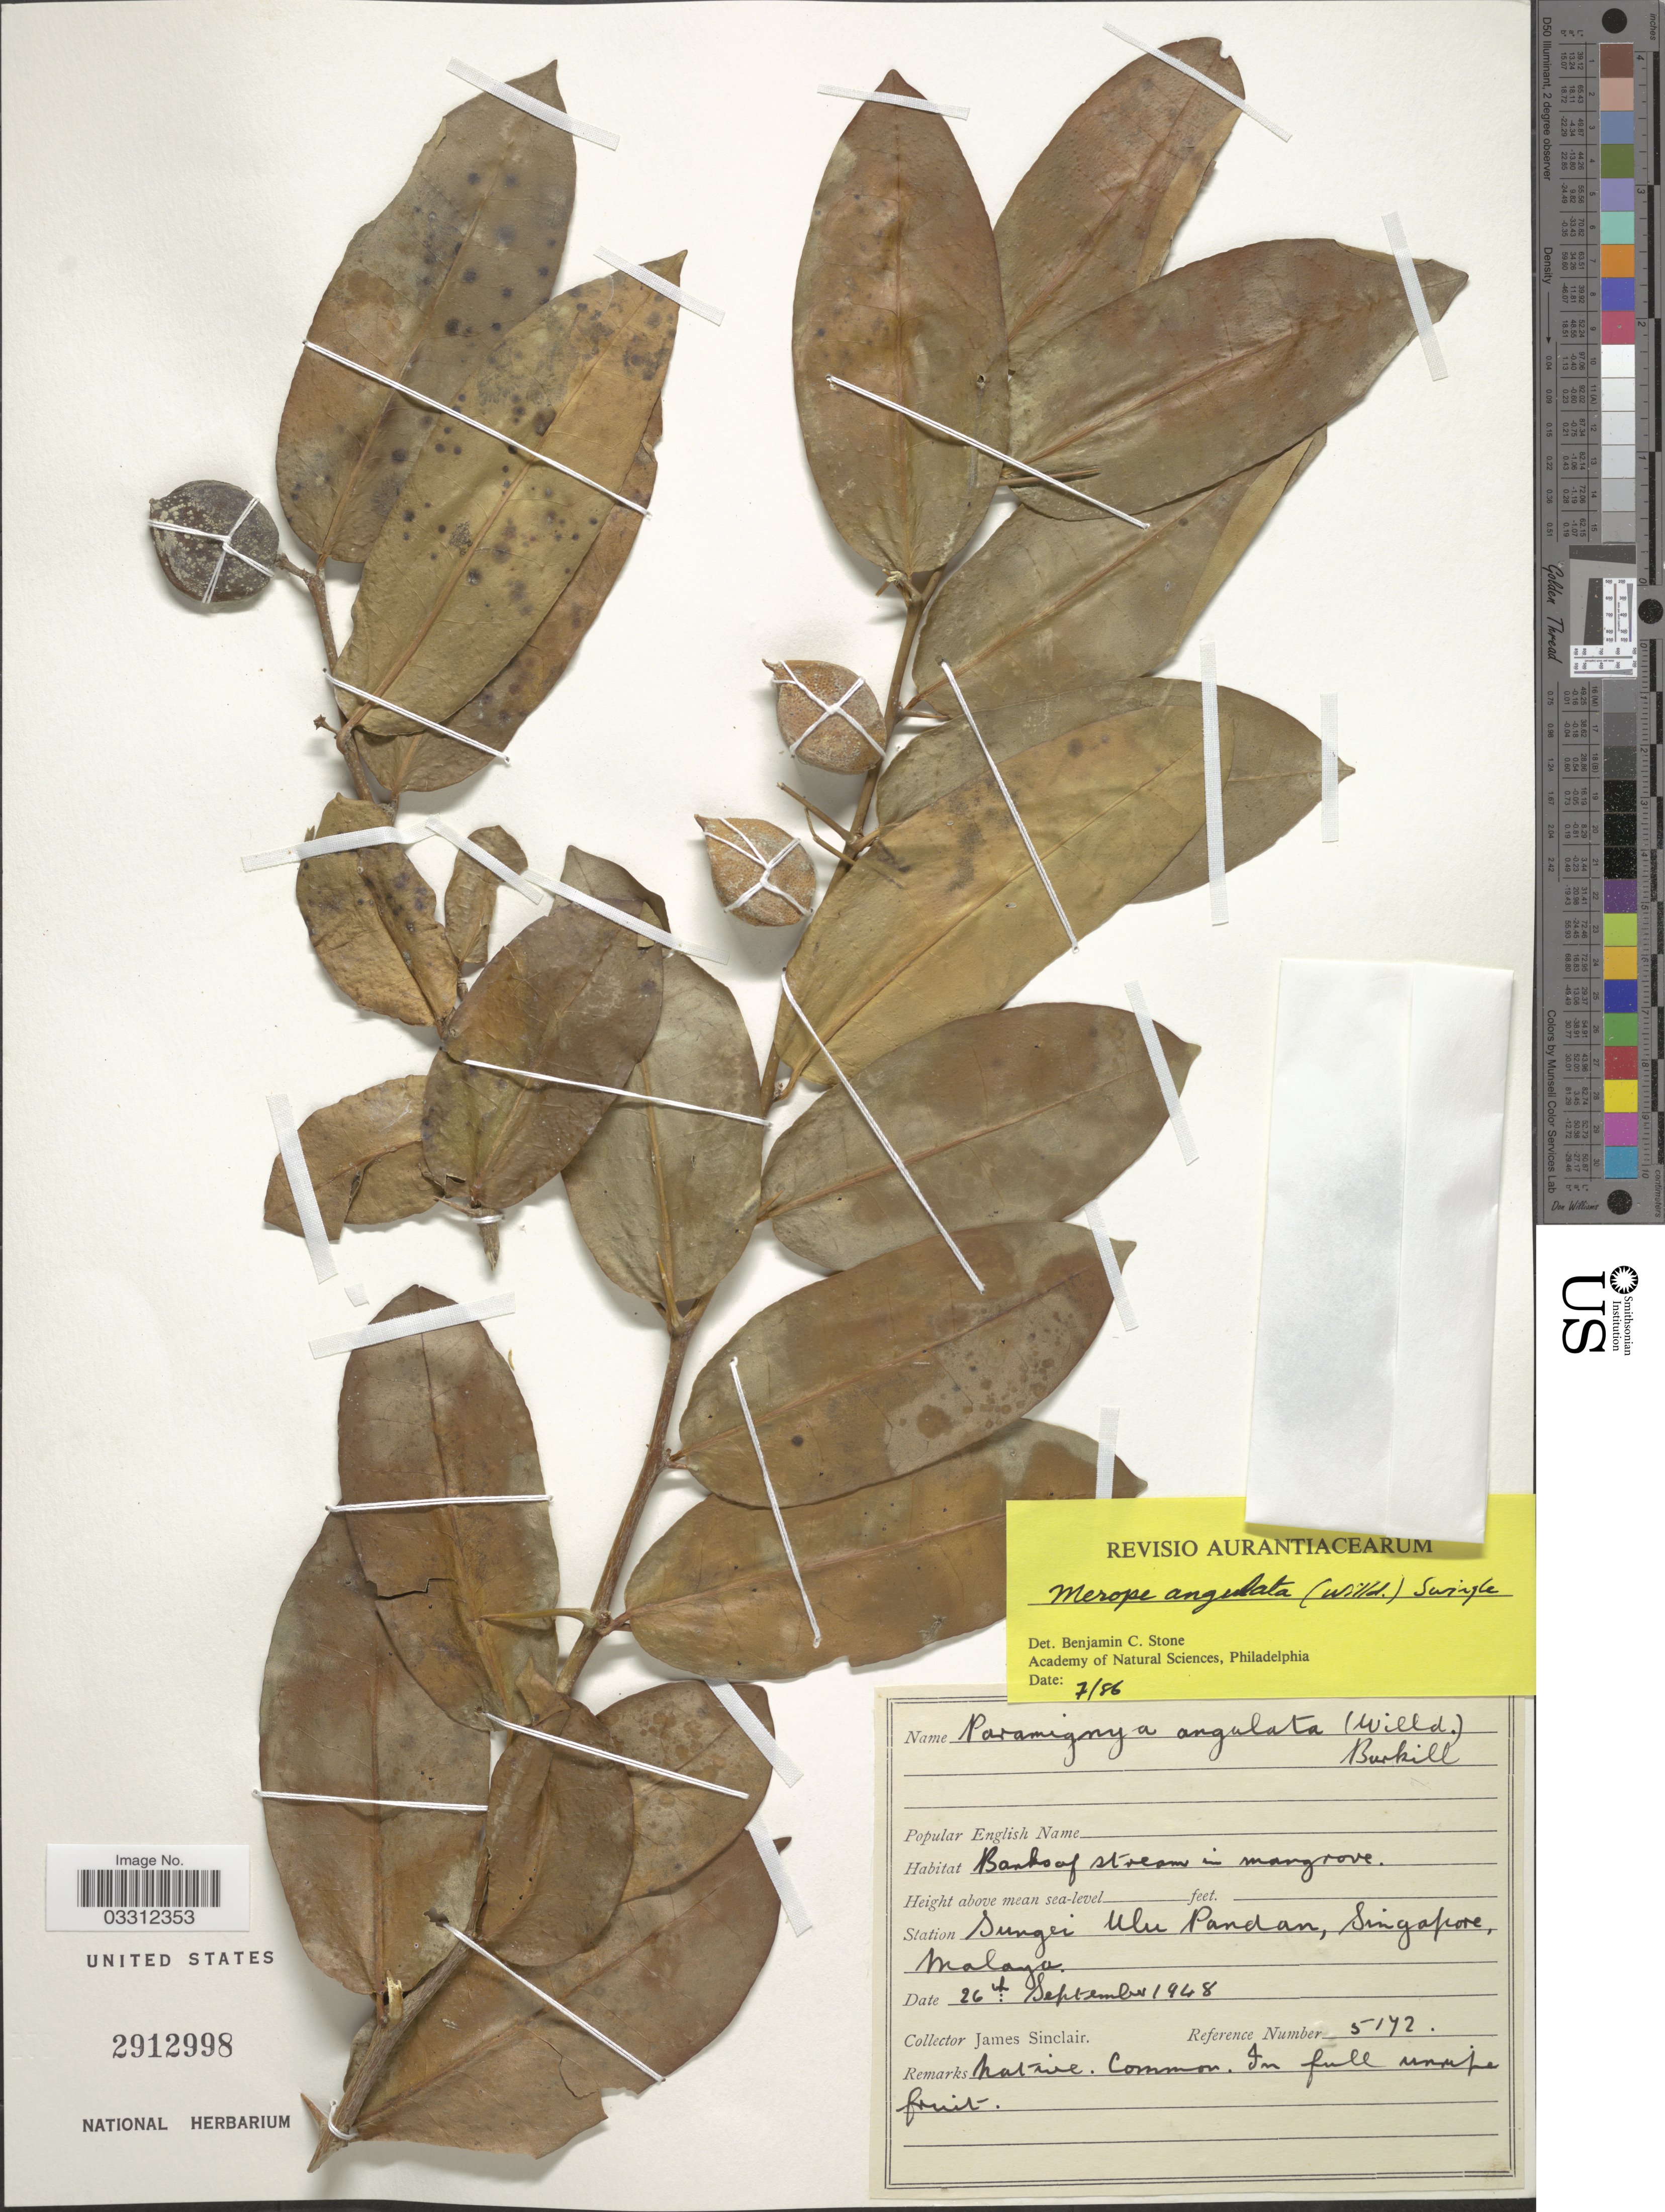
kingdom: Plantae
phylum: Tracheophyta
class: Magnoliopsida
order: Sapindales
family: Rutaceae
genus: Merope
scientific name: Merope angulata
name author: Swingle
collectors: J. Sinclair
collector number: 5172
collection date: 1948-09-26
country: Singapore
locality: Station Sungei Ulu Pandan, Malaya.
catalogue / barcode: US 2912998